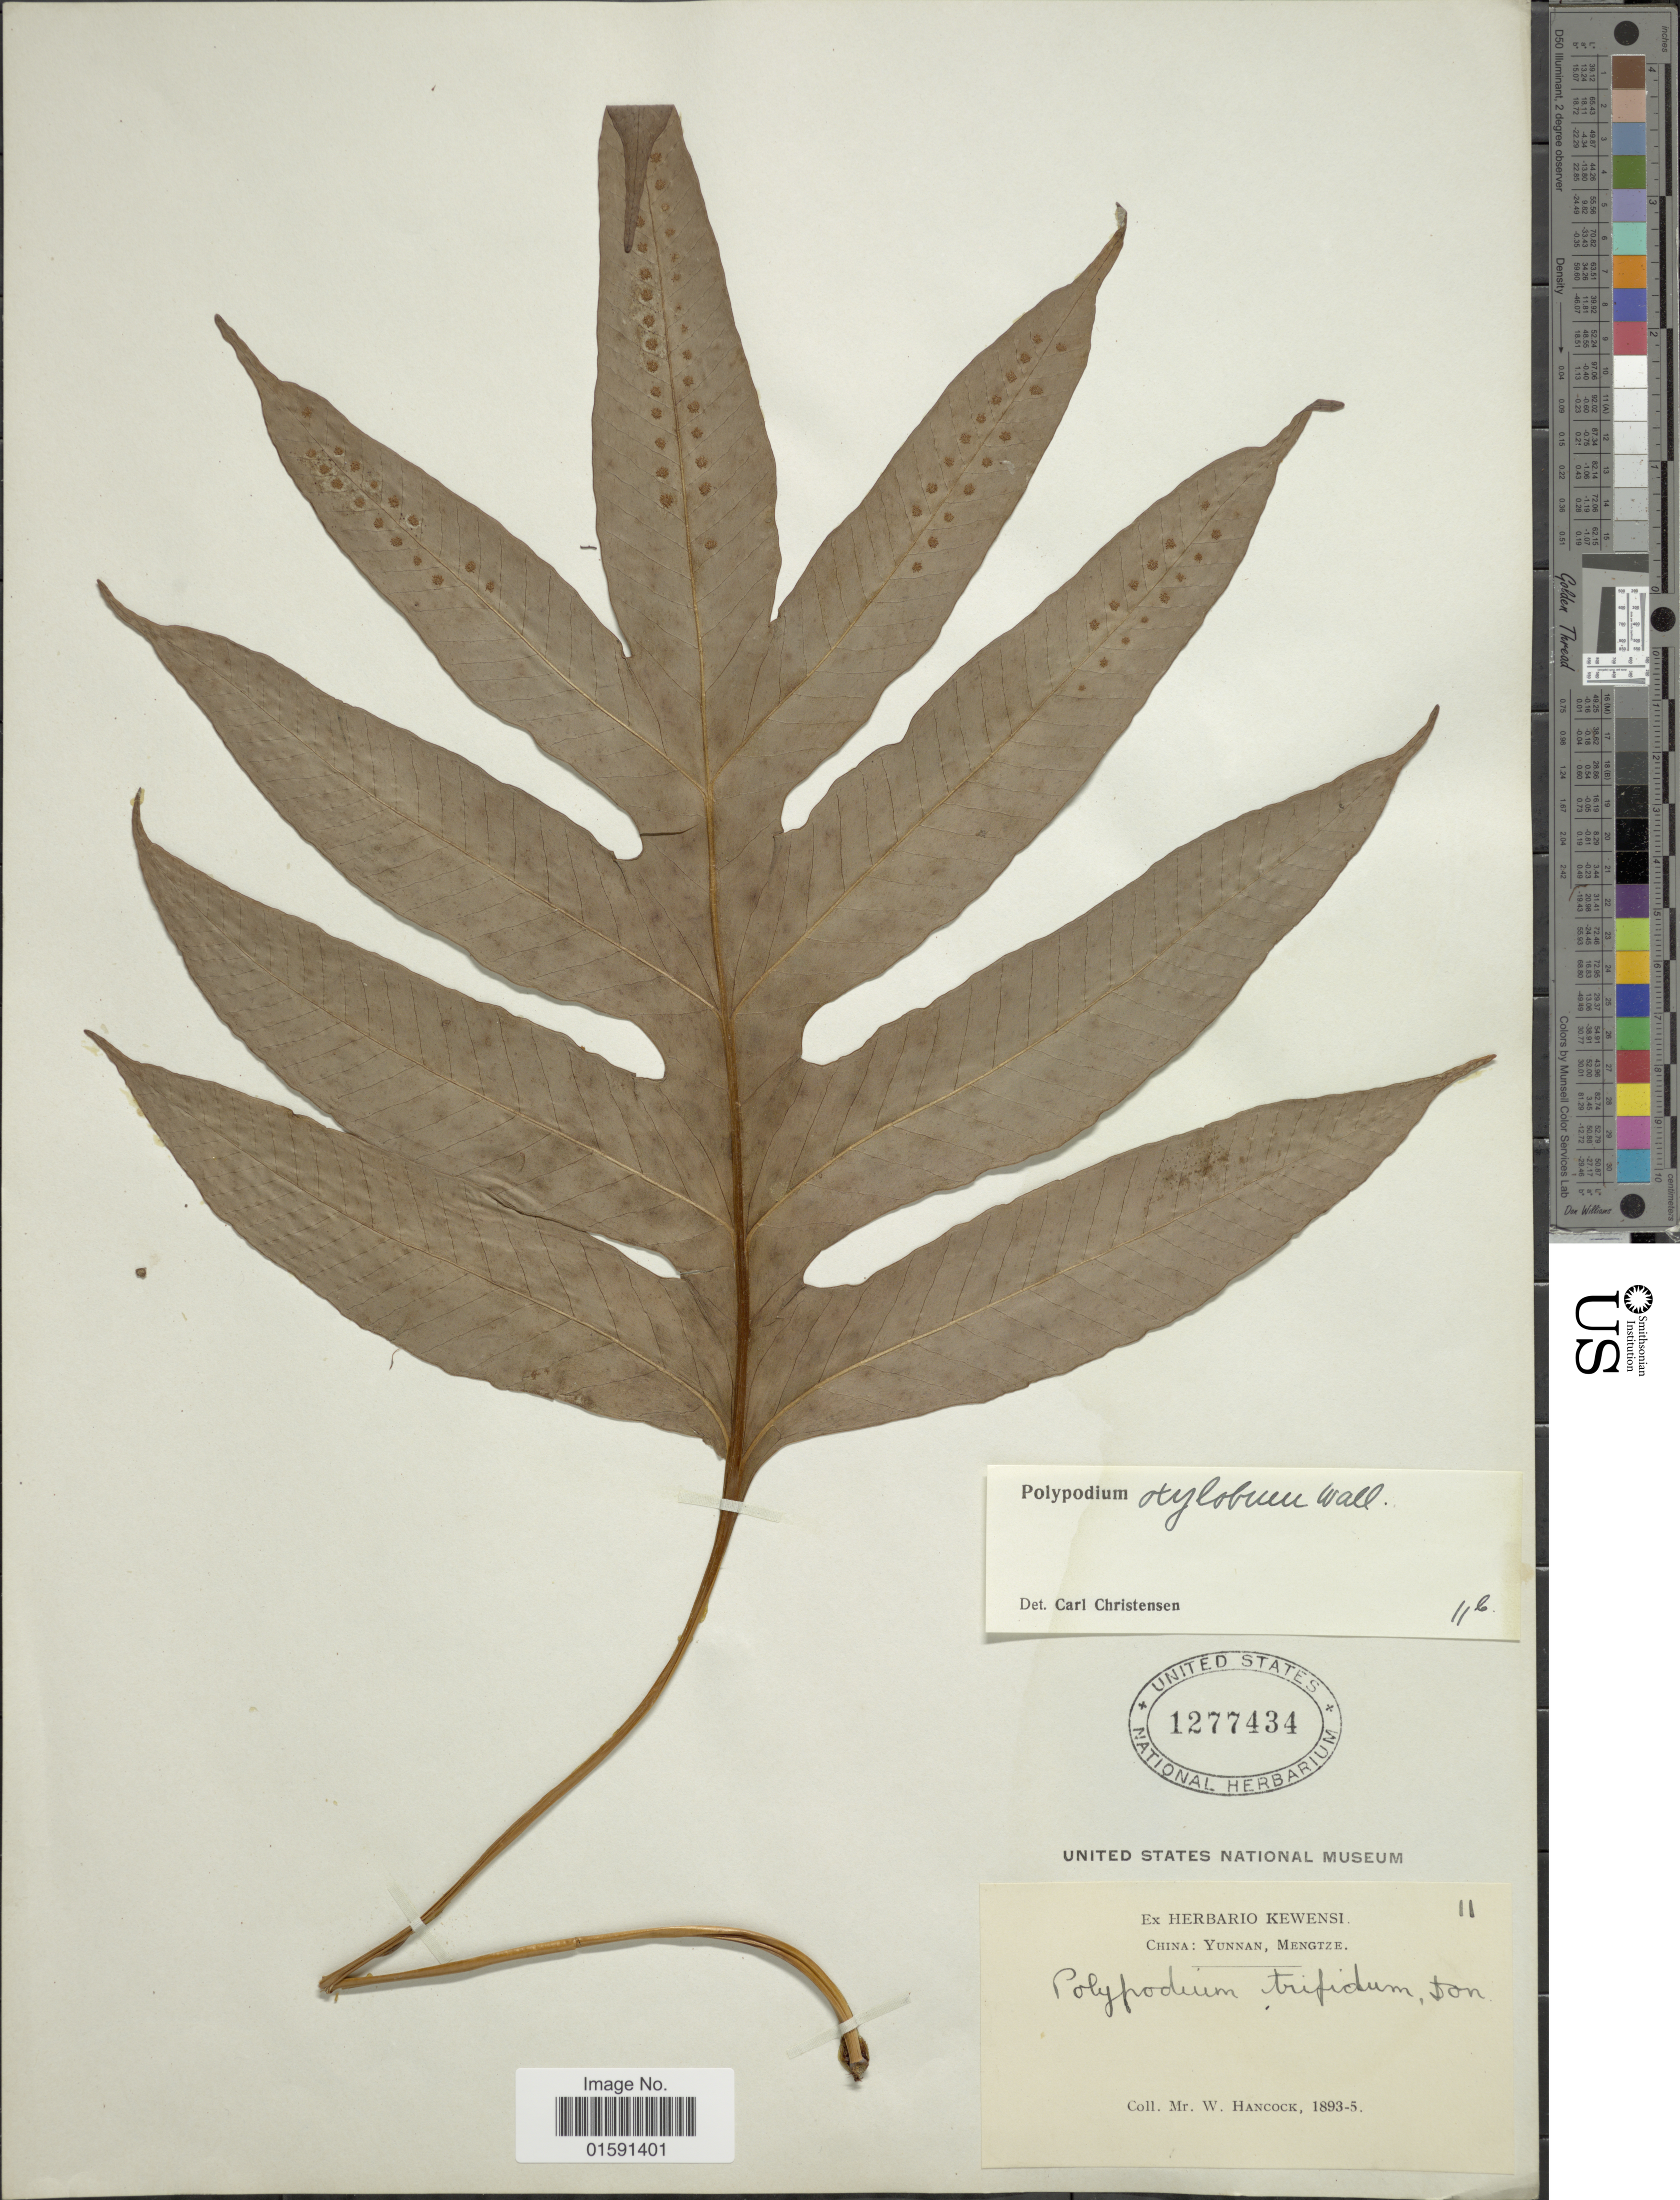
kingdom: Plantae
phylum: Tracheophyta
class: Polypodiopsida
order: Polypodiales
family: Polypodiaceae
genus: Selliguea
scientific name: Selliguea oxyloba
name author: (Wall. ex Kunze) Fraser-Jenk.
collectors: W. Hancock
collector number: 11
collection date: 1893/1895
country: China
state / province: Yunnan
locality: Mengtze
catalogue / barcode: US 1277434